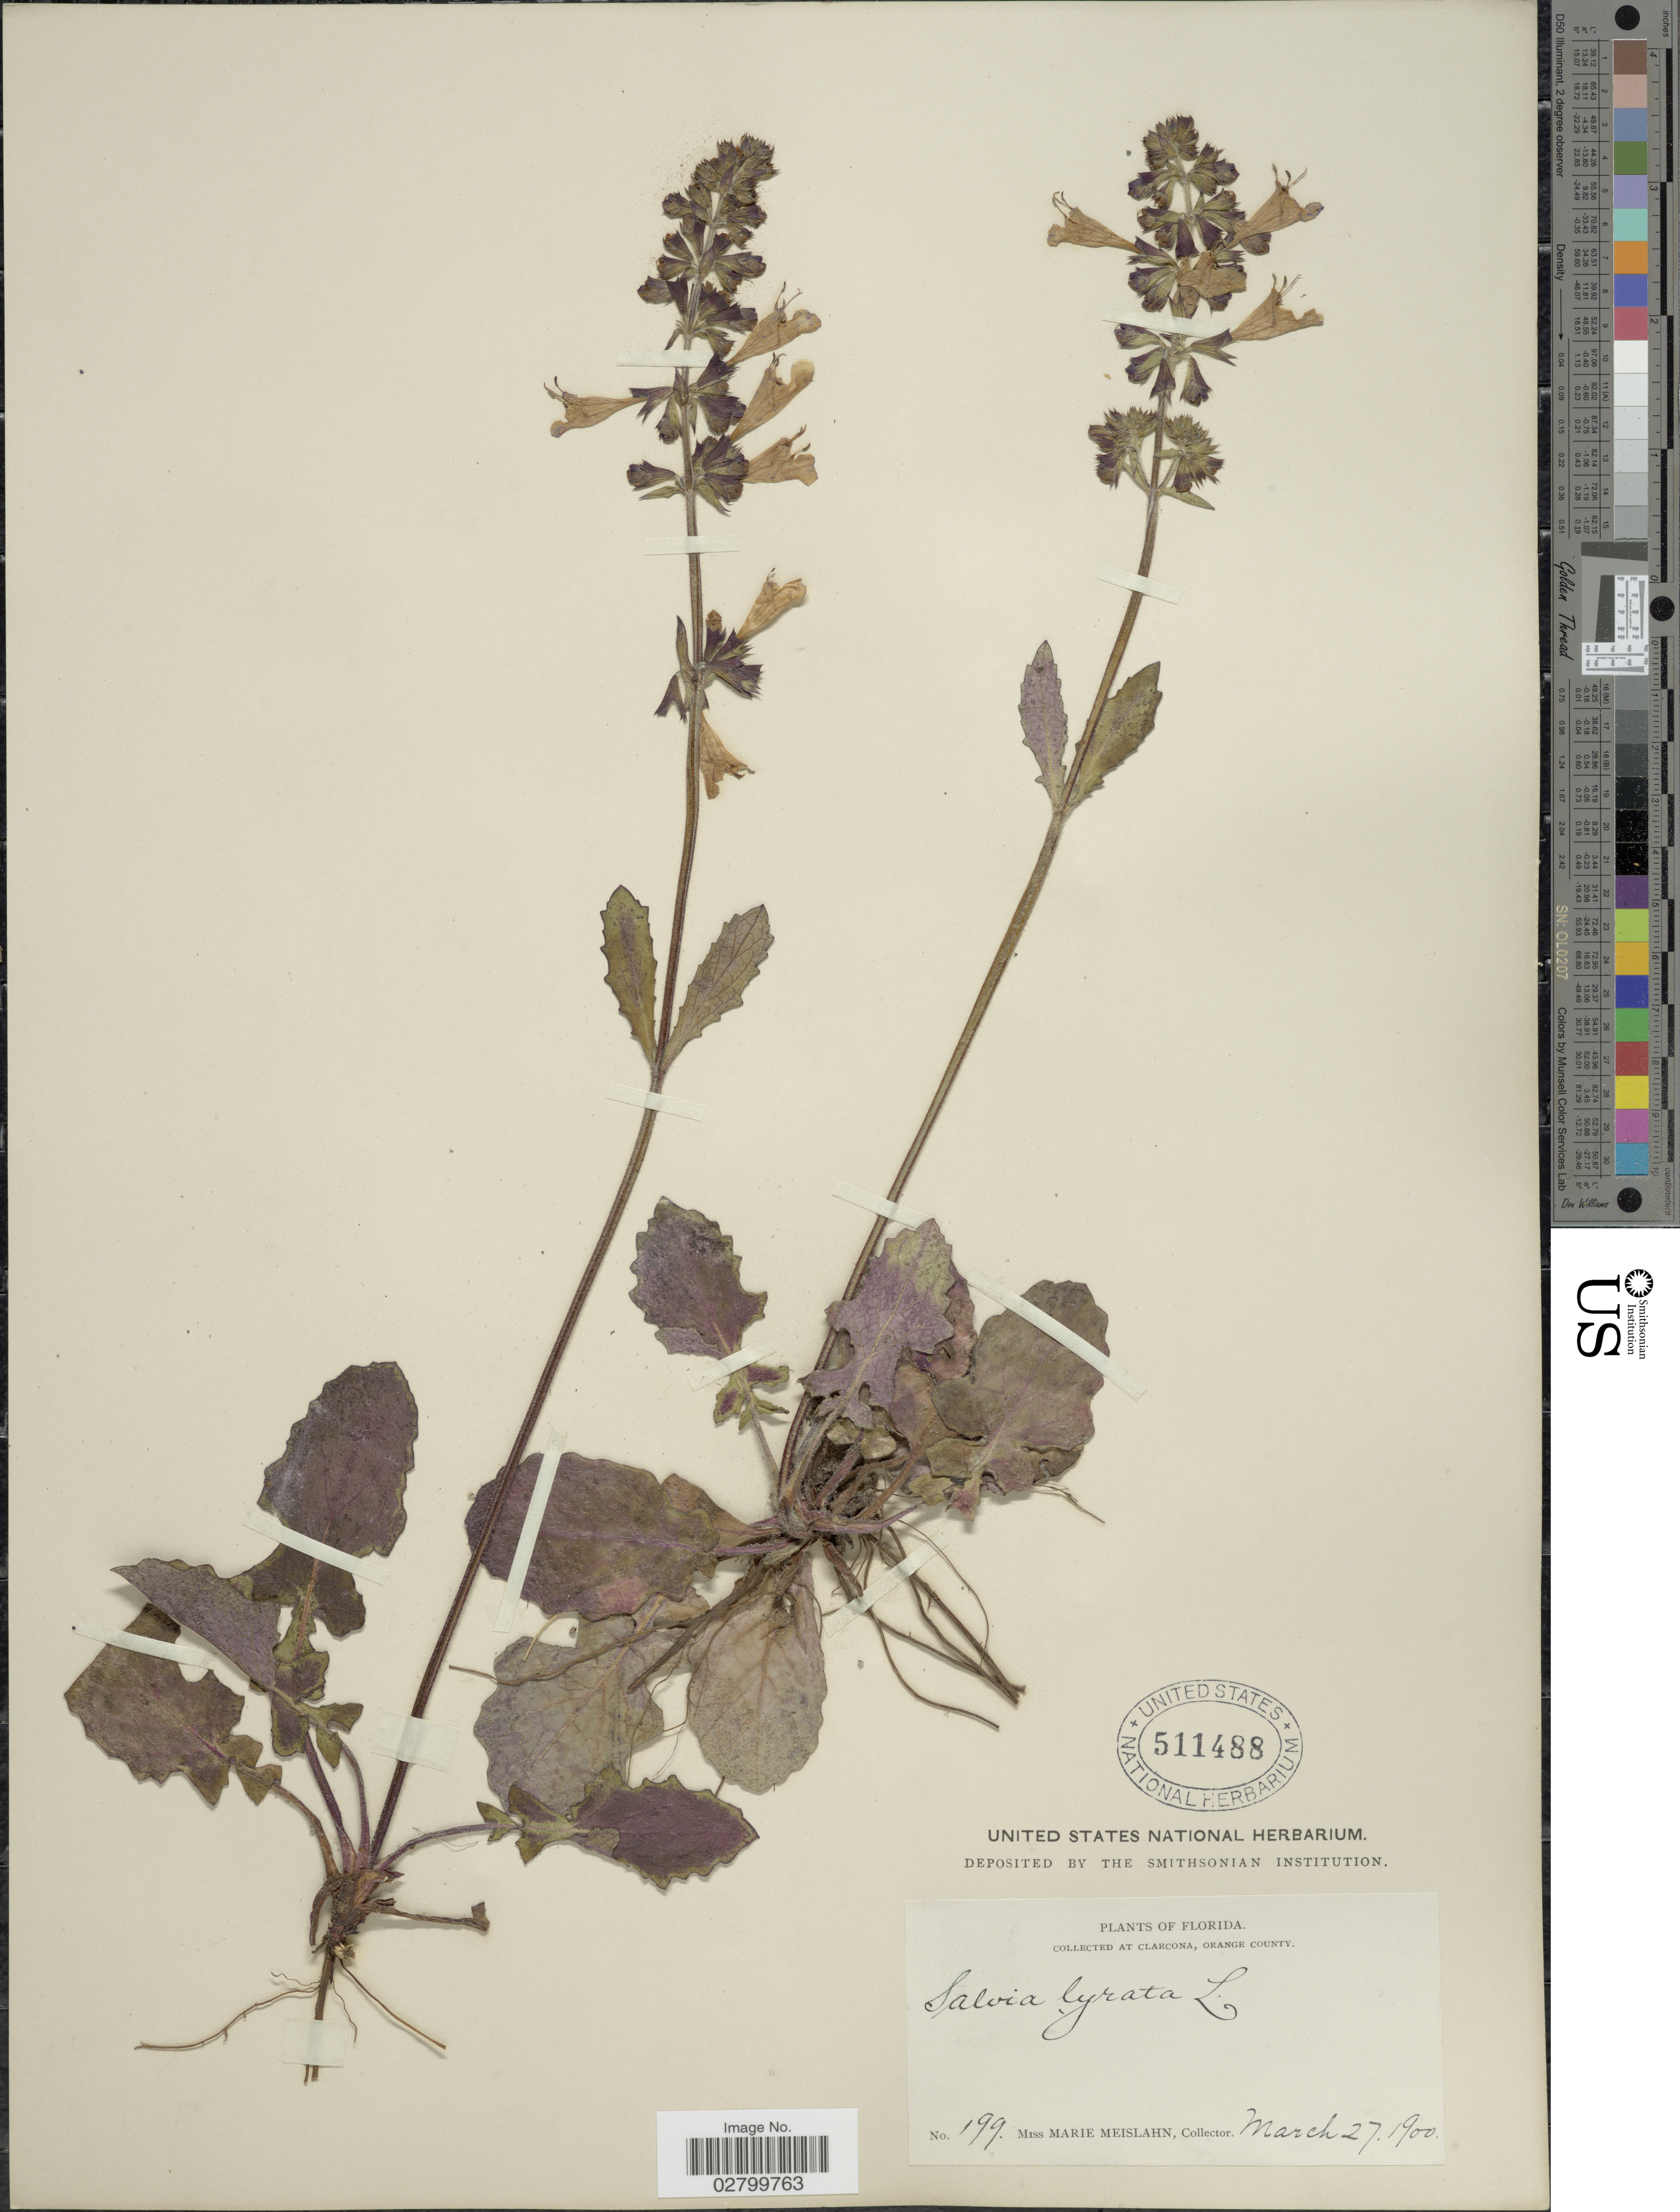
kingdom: Plantae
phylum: Tracheophyta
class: Magnoliopsida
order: Lamiales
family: Lamiaceae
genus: Salvia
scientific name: Salvia lyrata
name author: L.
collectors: M. Meislahn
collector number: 199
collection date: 1900-03-27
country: United States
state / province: Florida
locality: Clarcona, Orange County.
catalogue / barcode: US 511488